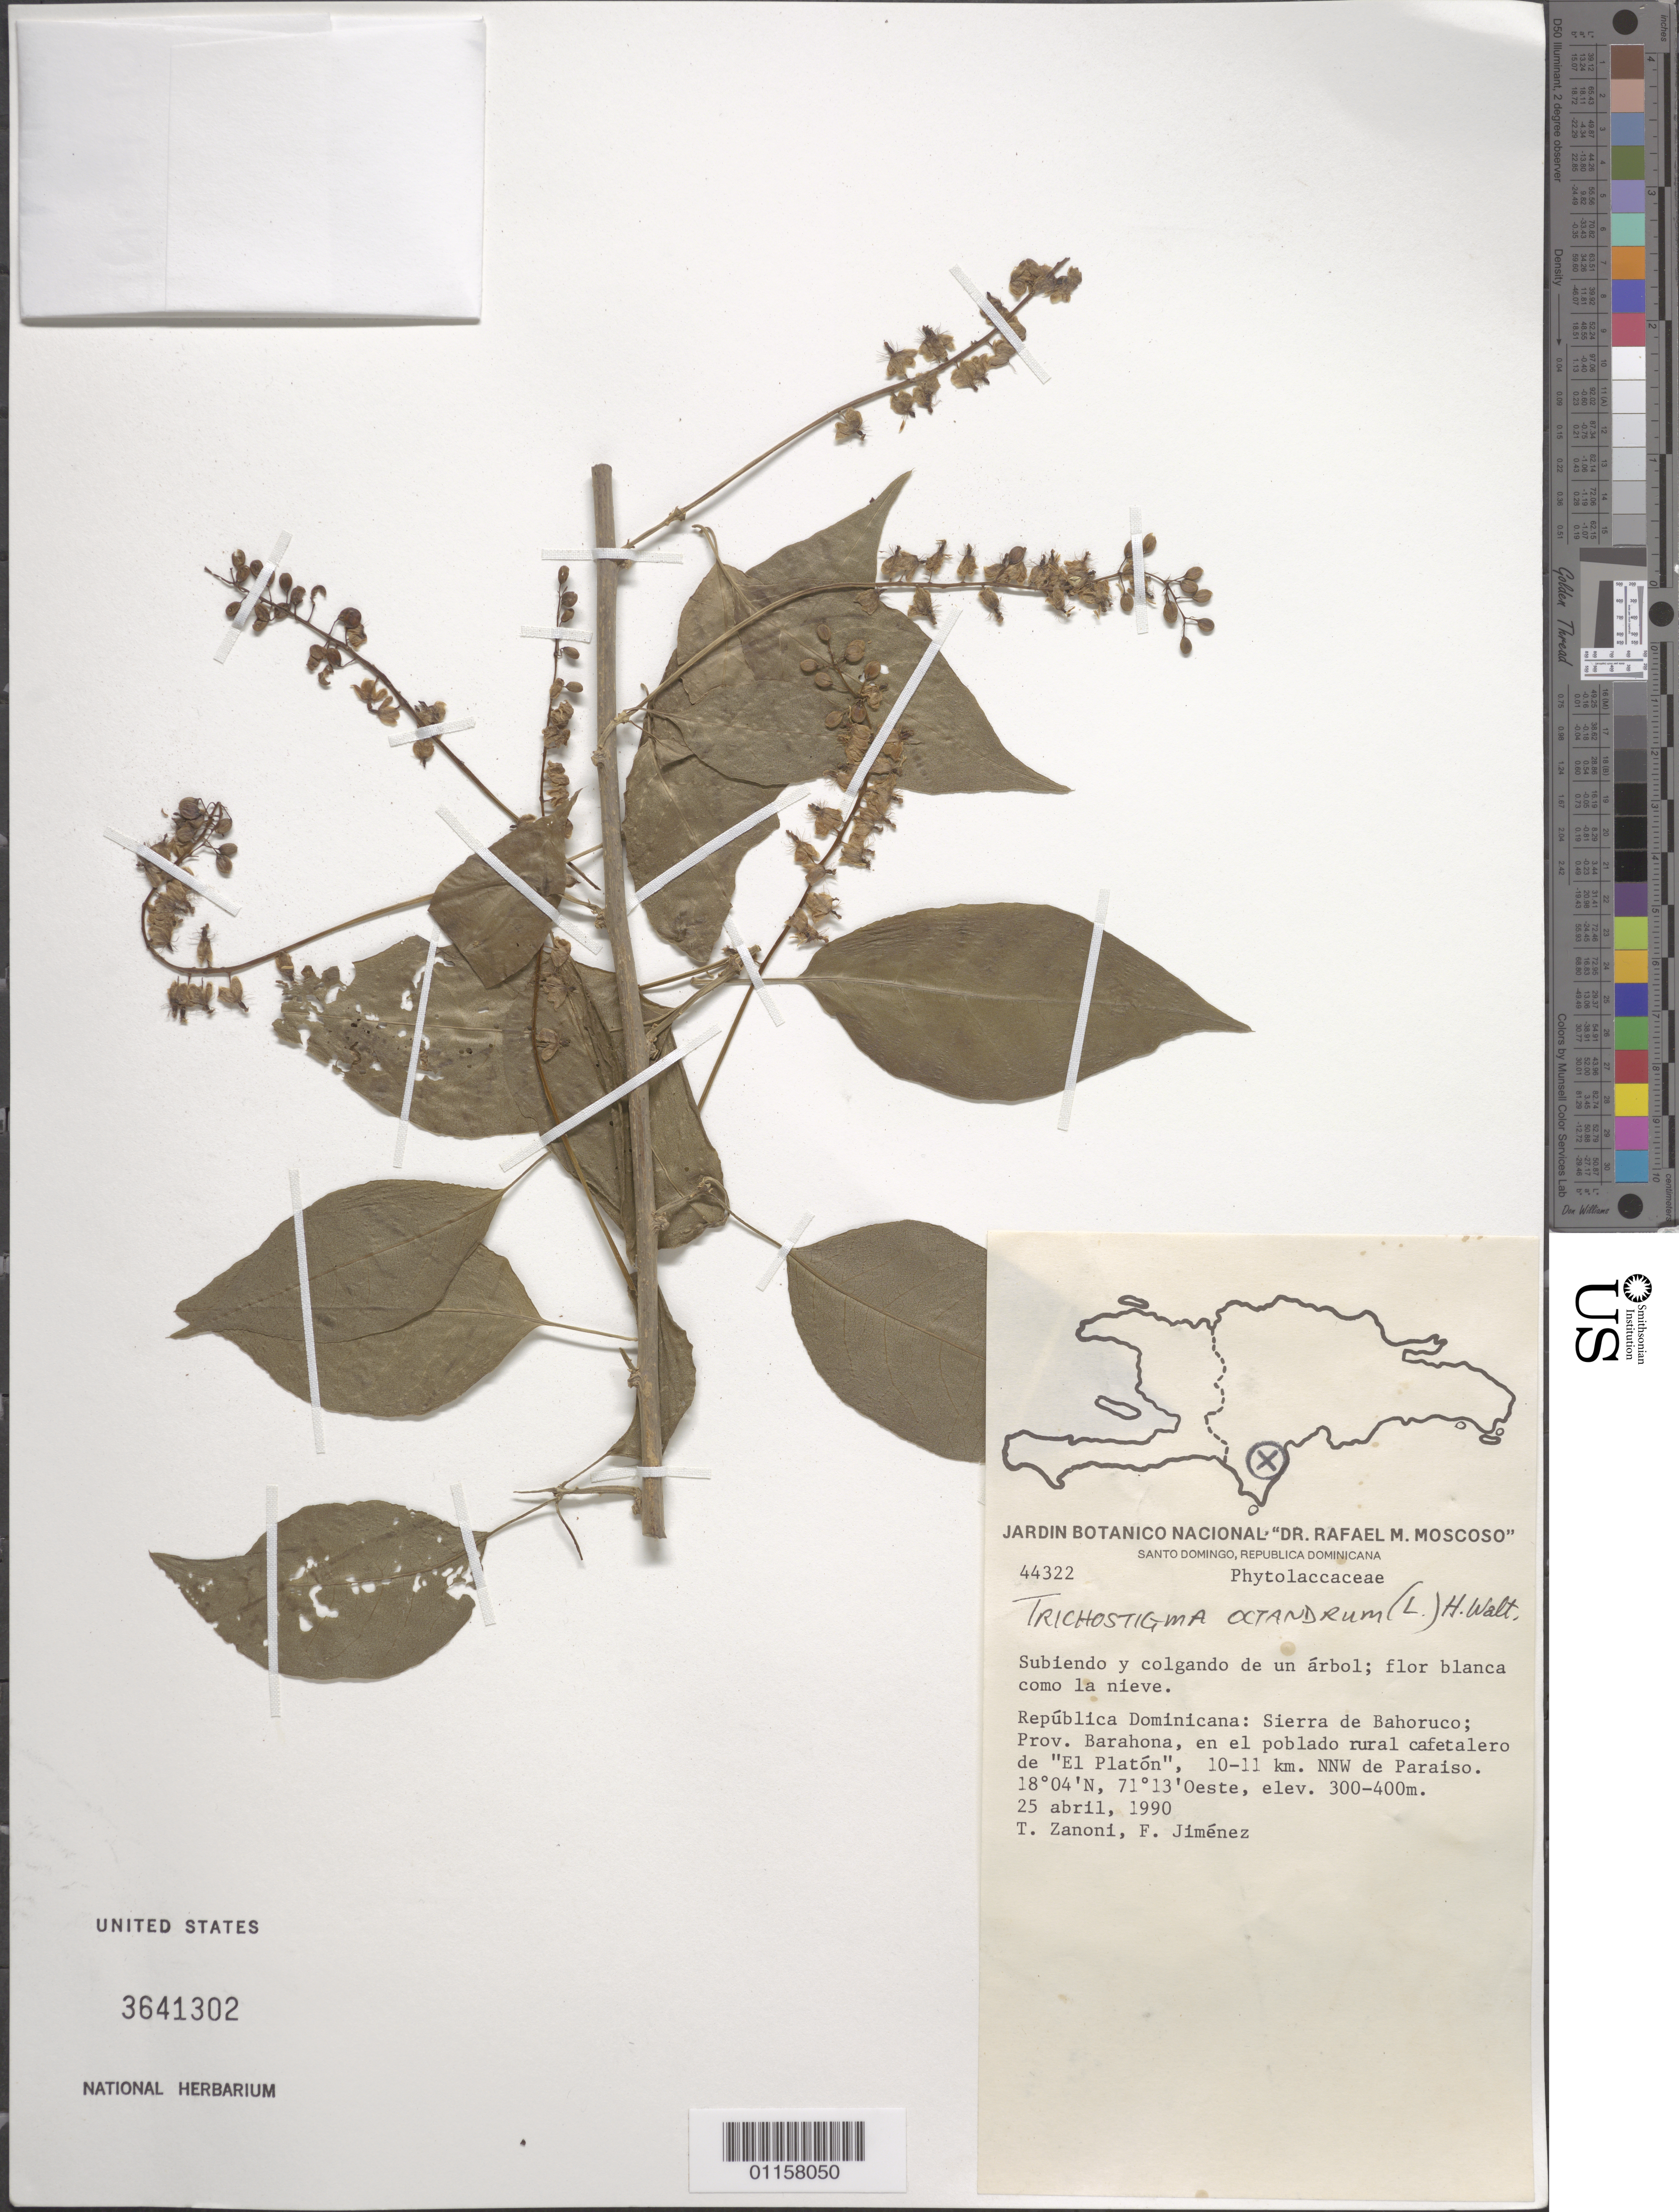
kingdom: Plantae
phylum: Tracheophyta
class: Magnoliopsida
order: Caryophyllales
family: Phytolaccaceae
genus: Trichostigma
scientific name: Trichostigma octandrum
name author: (L.) H. Walter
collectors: T. A. Zanoni & F. Jiménez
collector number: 44322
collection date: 1990-04-25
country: Dominican Republic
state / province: Barahona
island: Hispaniola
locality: Sierra de Bahoruco, en el poblado rural cafetalero de "El Platón", 10-11 km NNW de Paraiso.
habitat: En el poblado rural cafetalero.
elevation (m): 300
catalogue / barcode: US 3641302